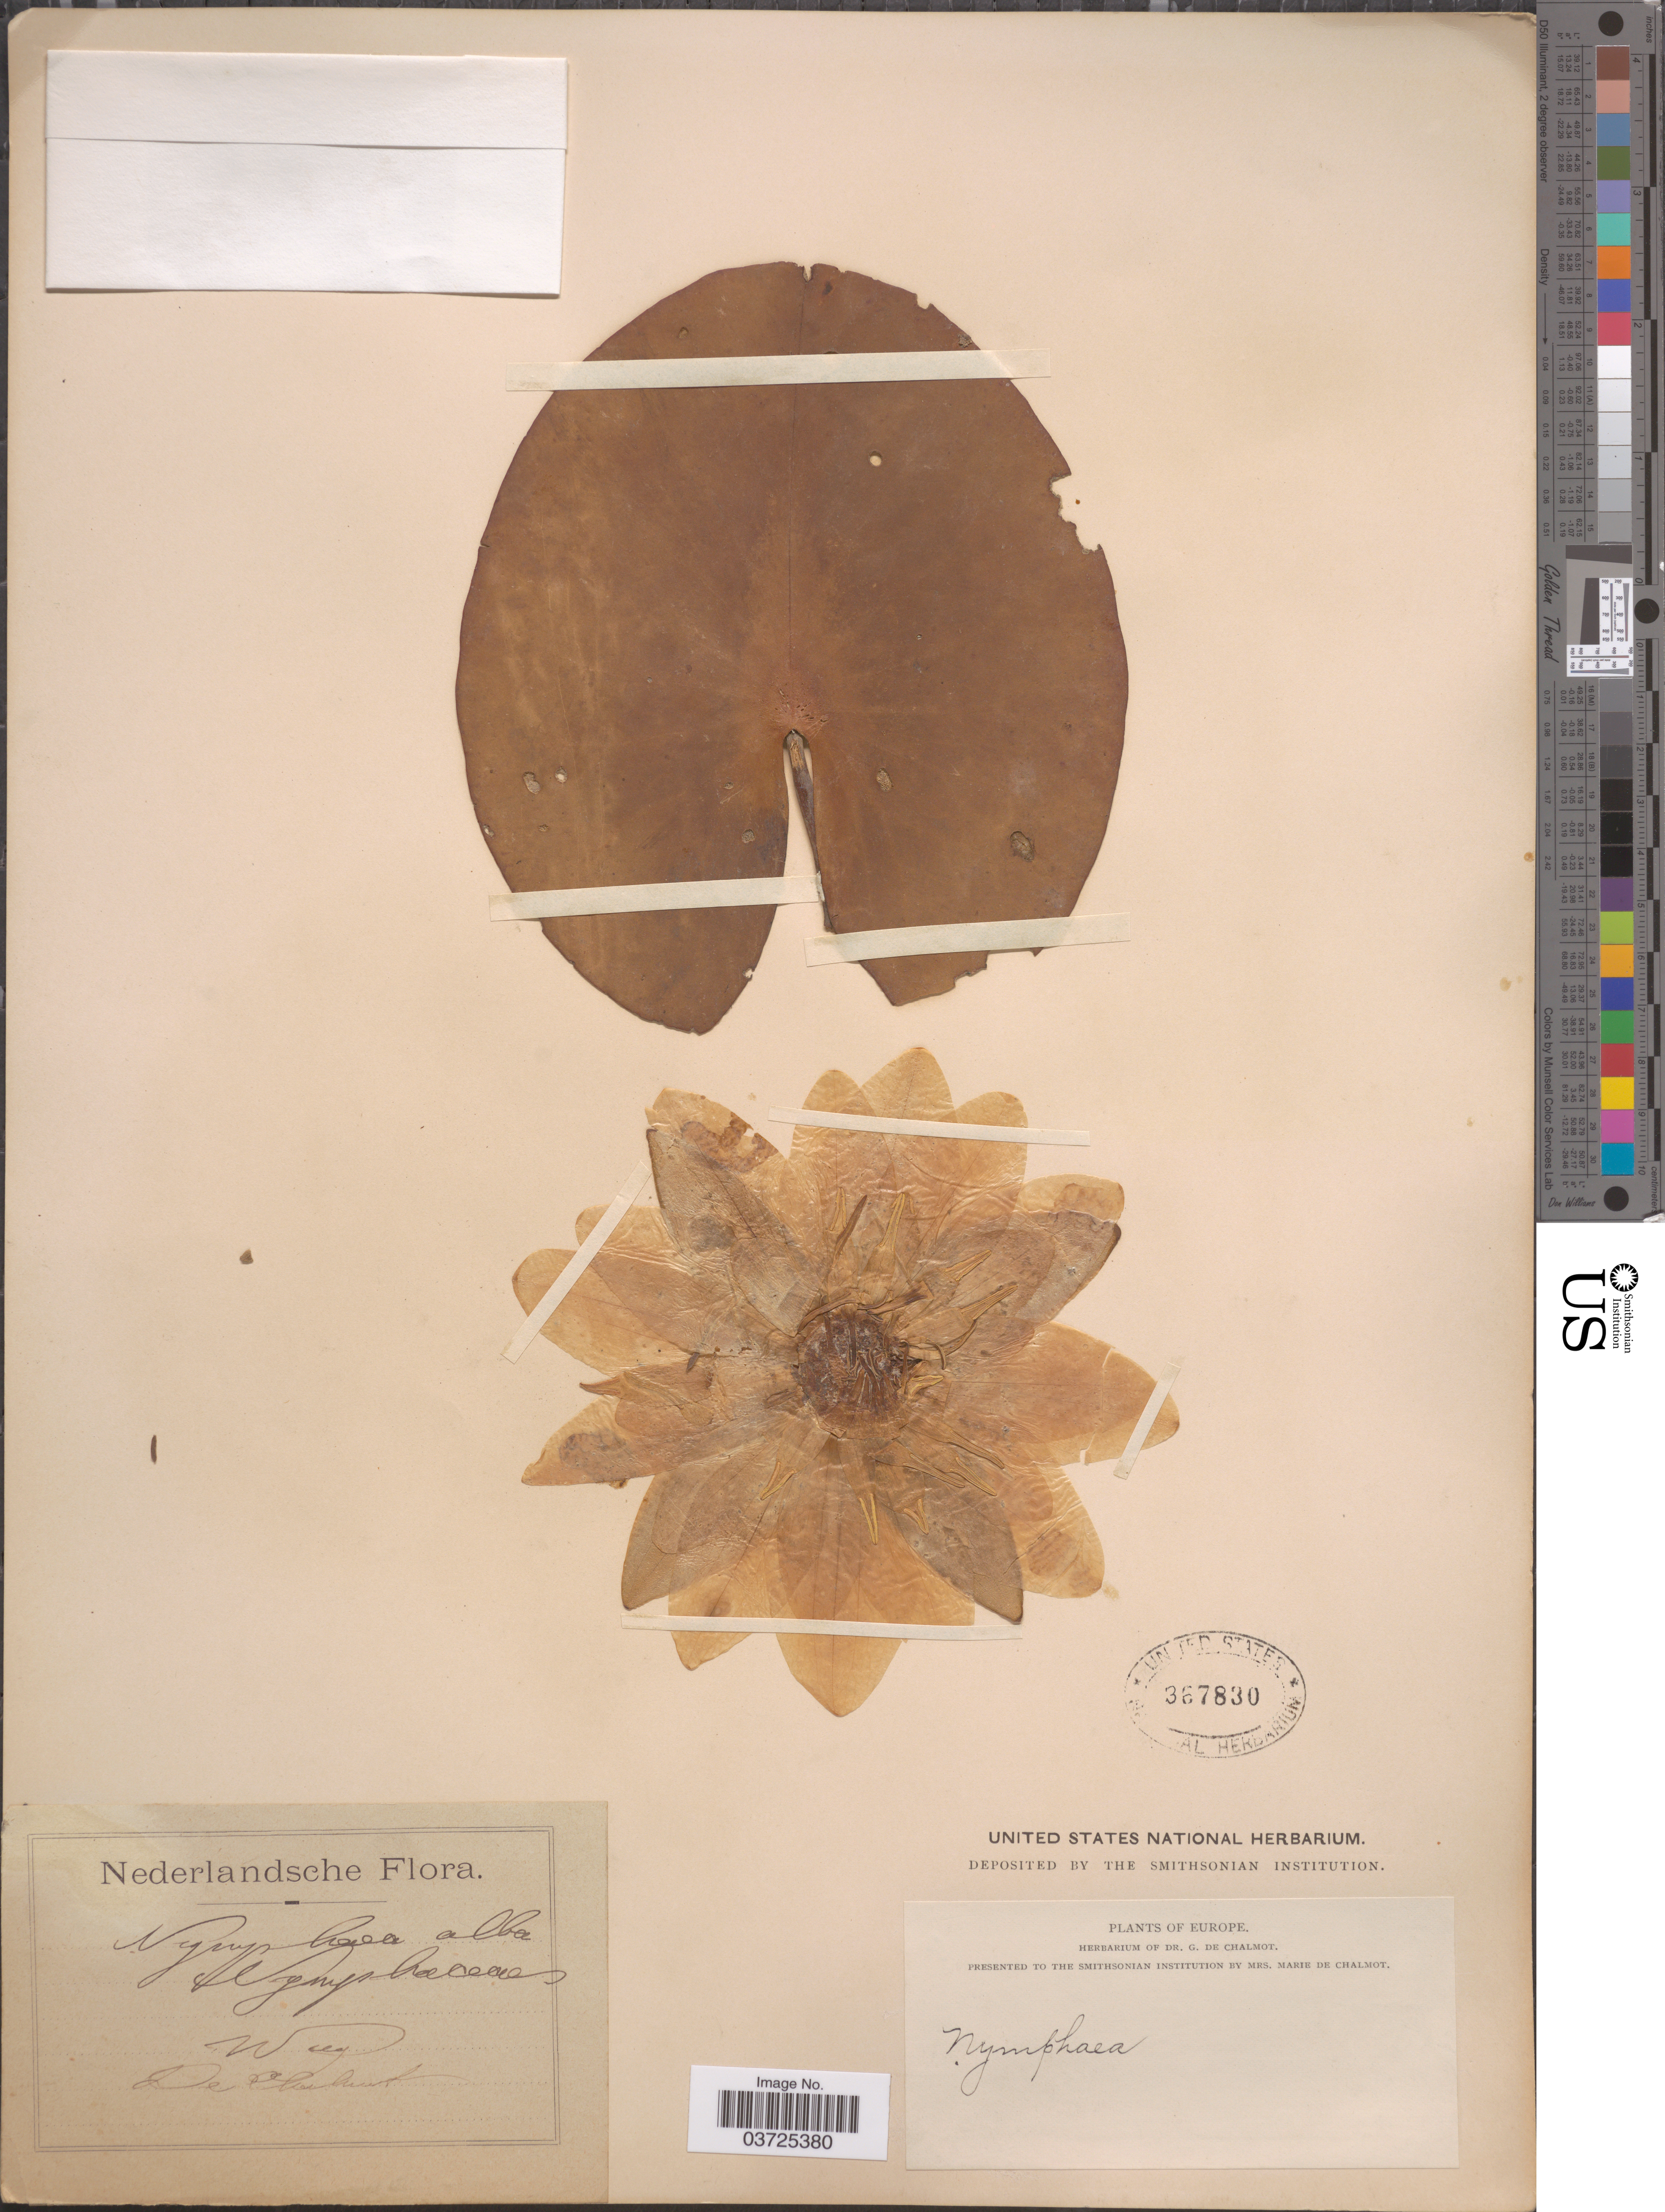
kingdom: Plantae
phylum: Tracheophyta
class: Magnoliopsida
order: Nymphaeales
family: Nymphaeaceae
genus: Nymphaea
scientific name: Nymphaea alba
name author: L.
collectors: G. de Chalmot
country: Netherlands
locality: Nederlandsche.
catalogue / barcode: US 367830